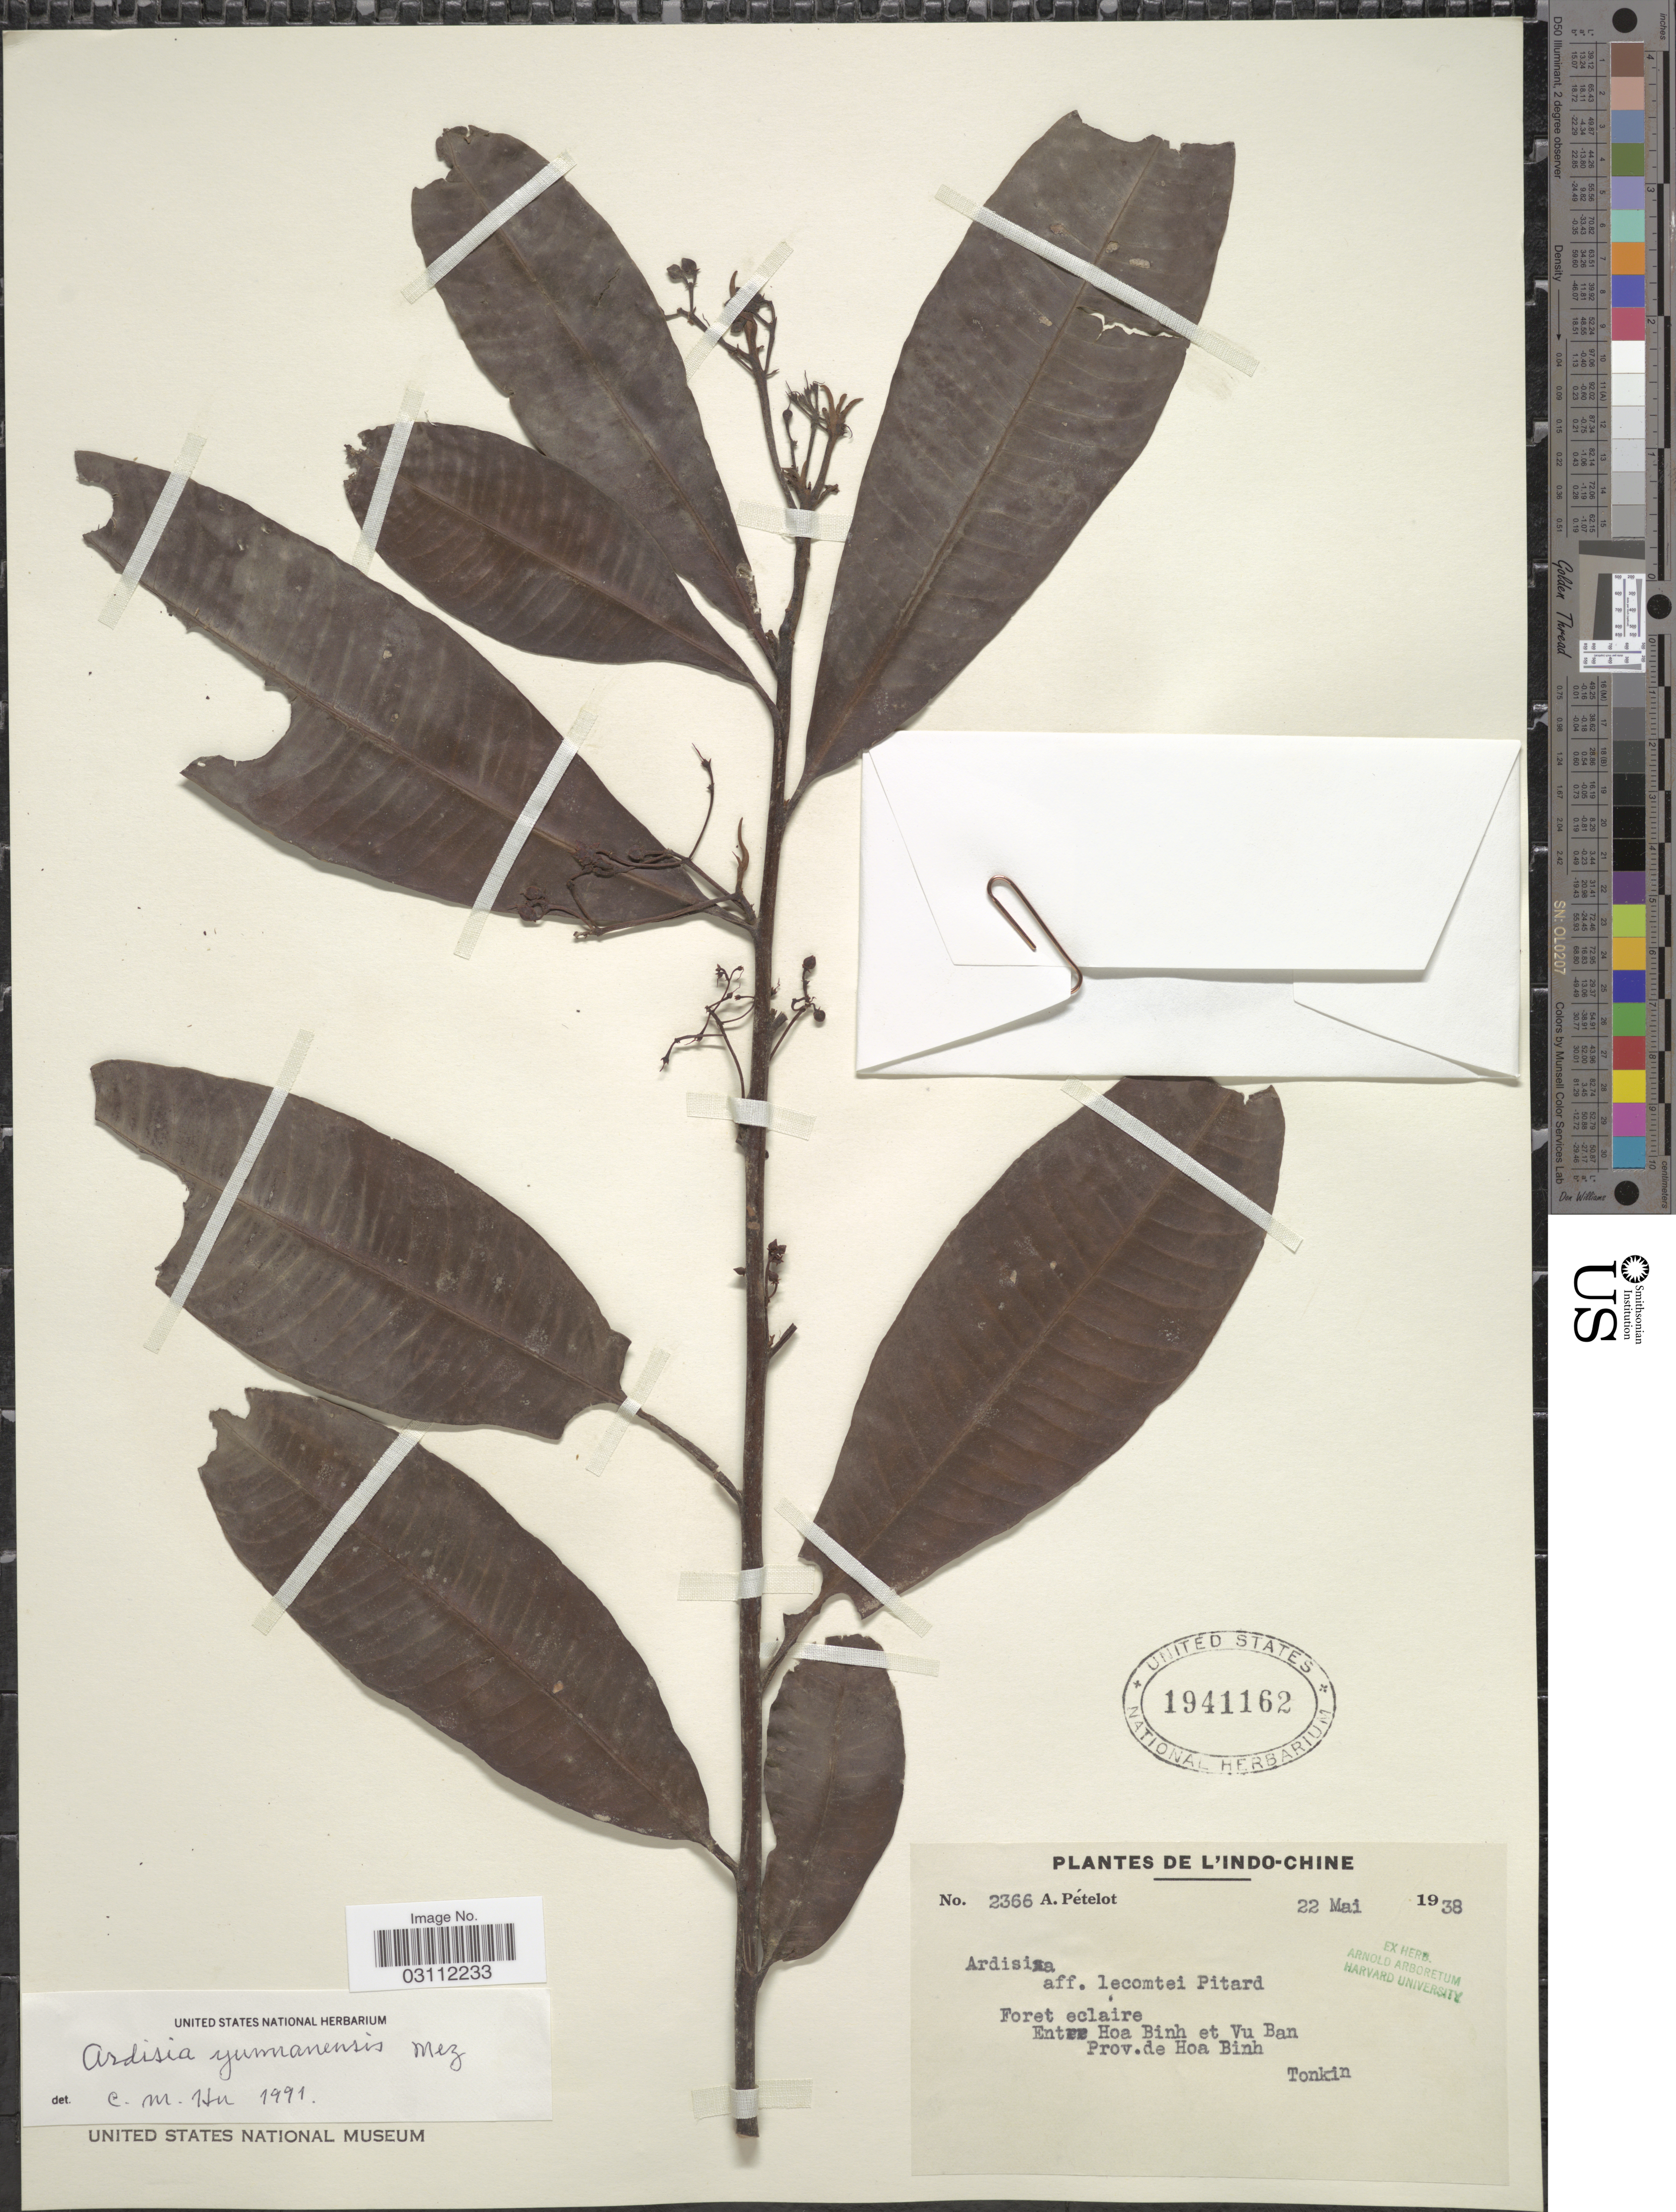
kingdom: Plantae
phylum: Tracheophyta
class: Magnoliopsida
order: Ericales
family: Primulaceae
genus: Ardisia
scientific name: Ardisia yunnanensis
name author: Mez in Engl.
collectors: A. Petelot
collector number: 2366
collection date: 1938-05-22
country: Vietnam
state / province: Hoa Binh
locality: L'Indo-Chine. Entre Hoa Binh et Vu Ban. Prov. de Hoa Binh.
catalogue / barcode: US 1941162